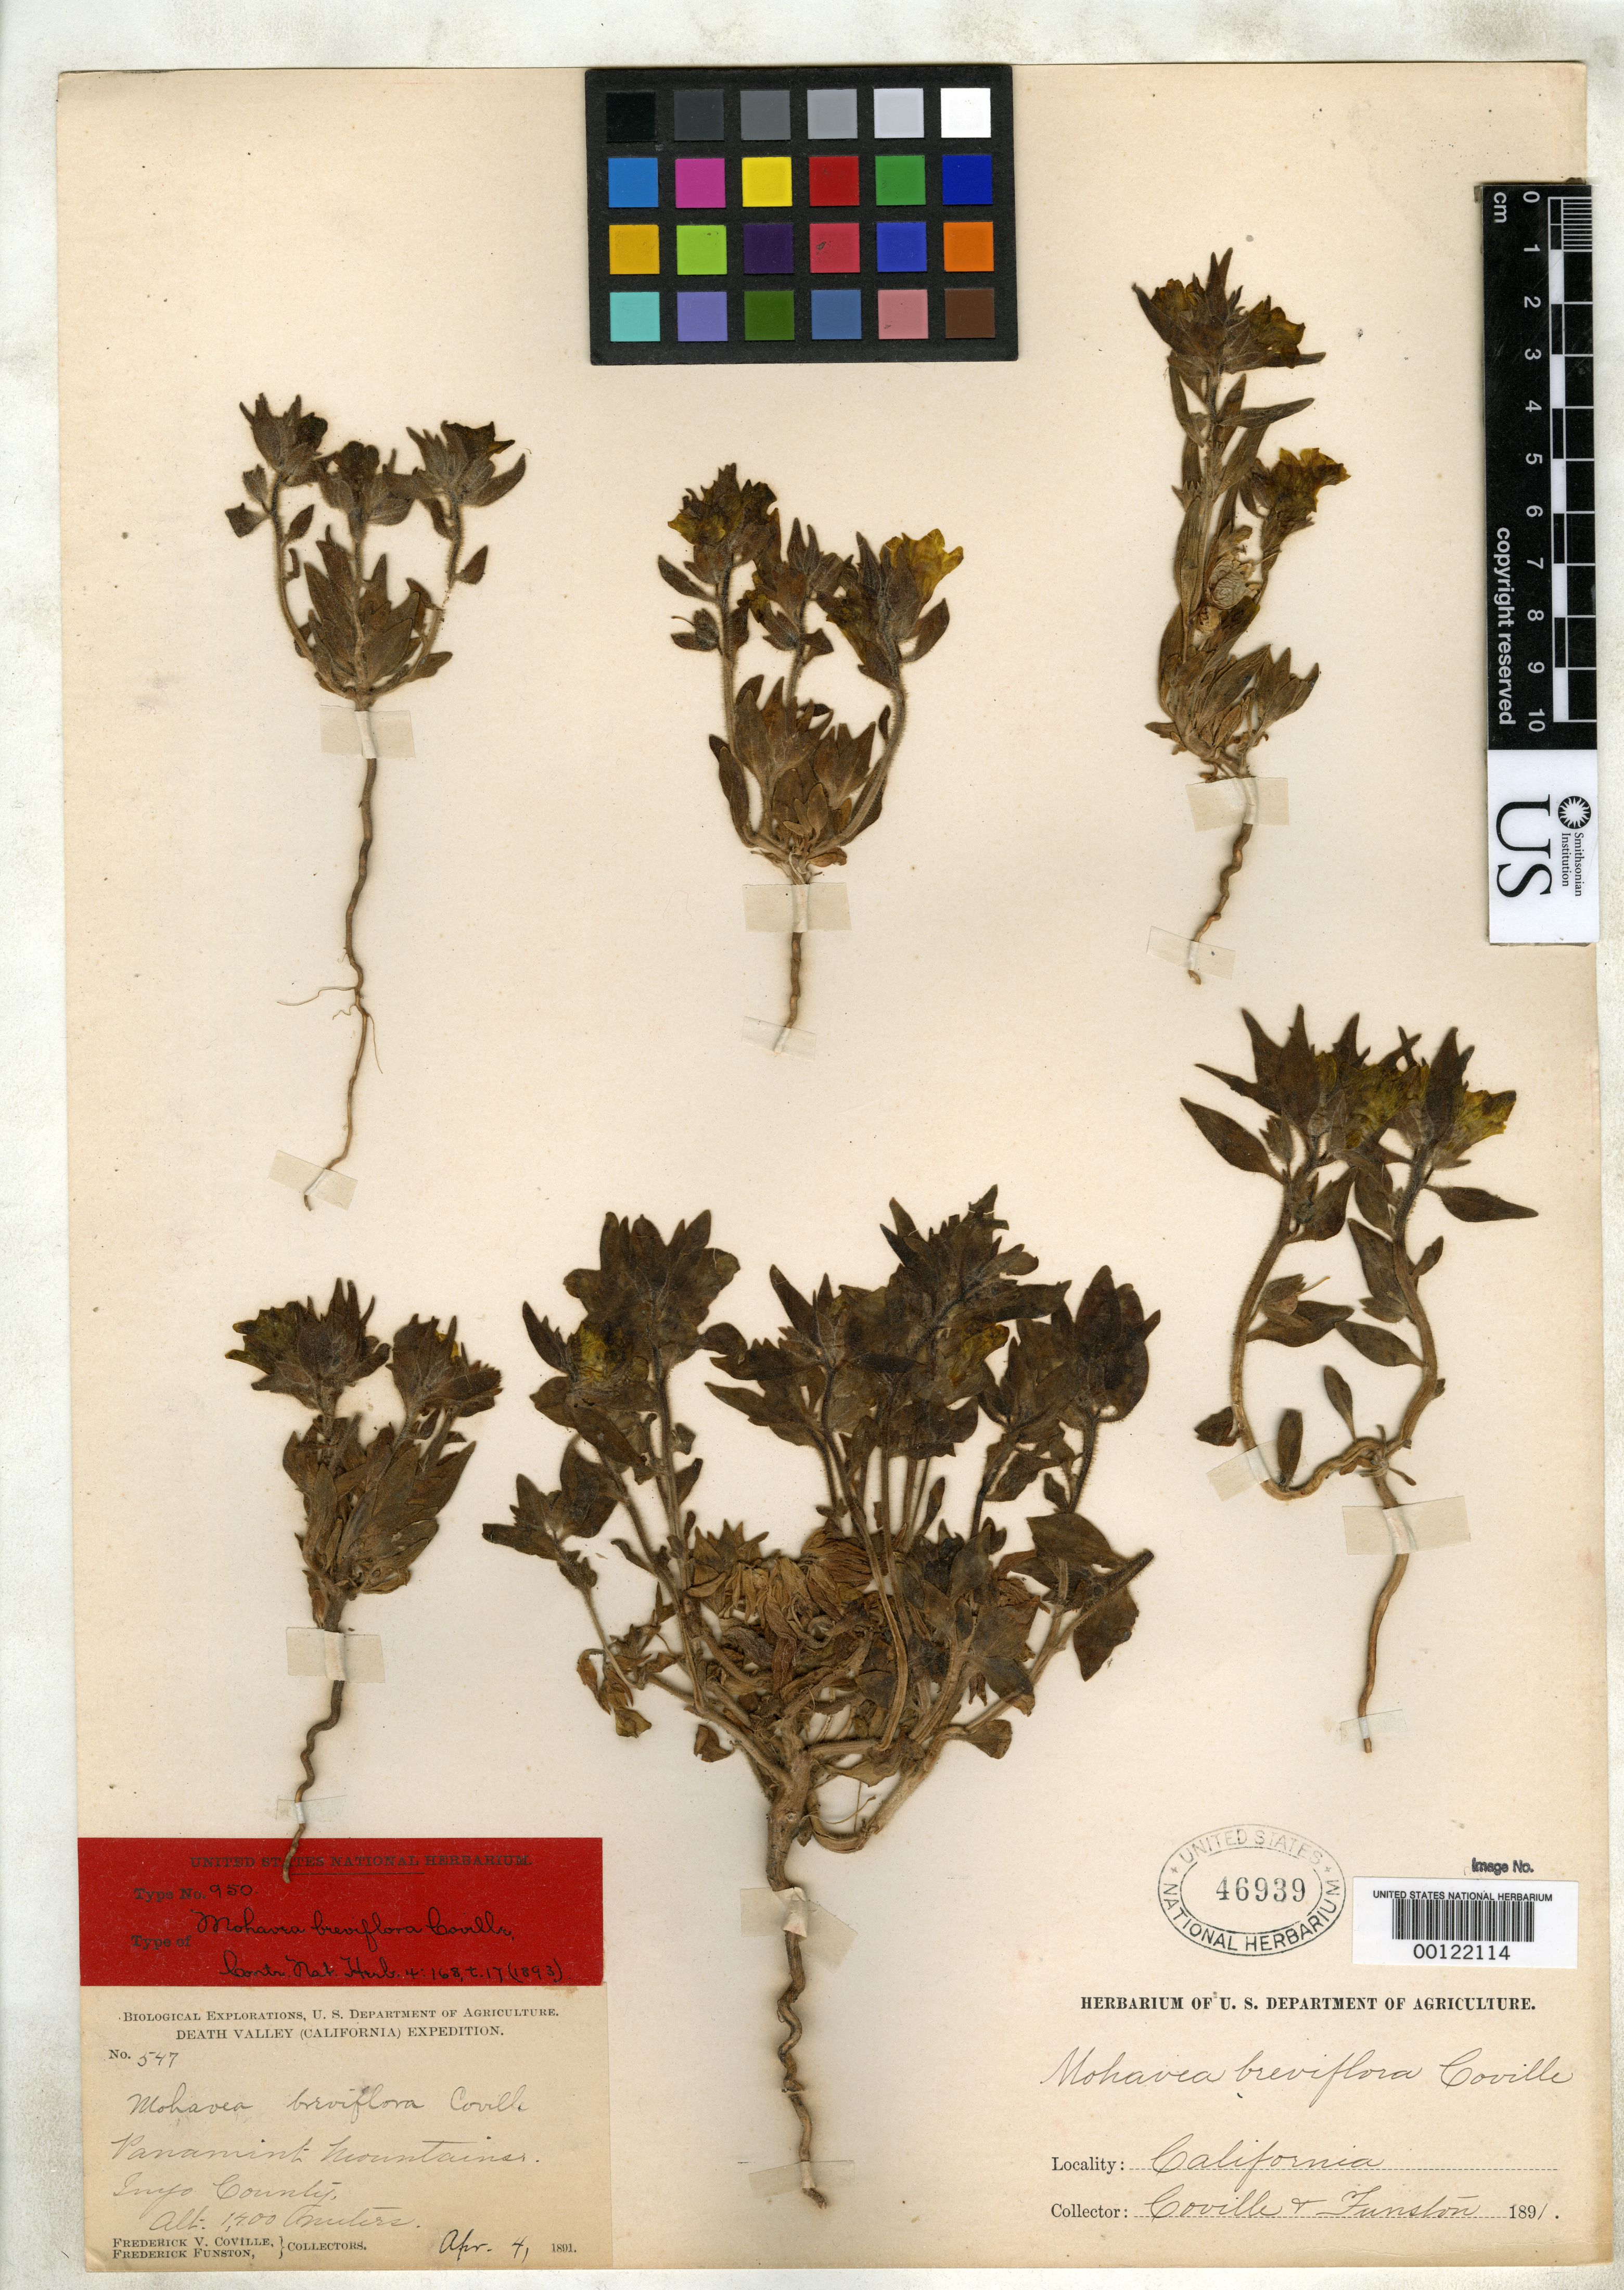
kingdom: Plantae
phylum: Tracheophyta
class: Magnoliopsida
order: Lamiales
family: Plantaginaceae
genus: Mohavea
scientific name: Mohavea breviflora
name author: Coville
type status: Holotype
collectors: F. V. Coville & F. Funston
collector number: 547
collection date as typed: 04 Apr 1891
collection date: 1891-04-04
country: United States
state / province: California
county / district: Inyo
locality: Pamamint Mt., Johnson Canyon.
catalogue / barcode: US 46939